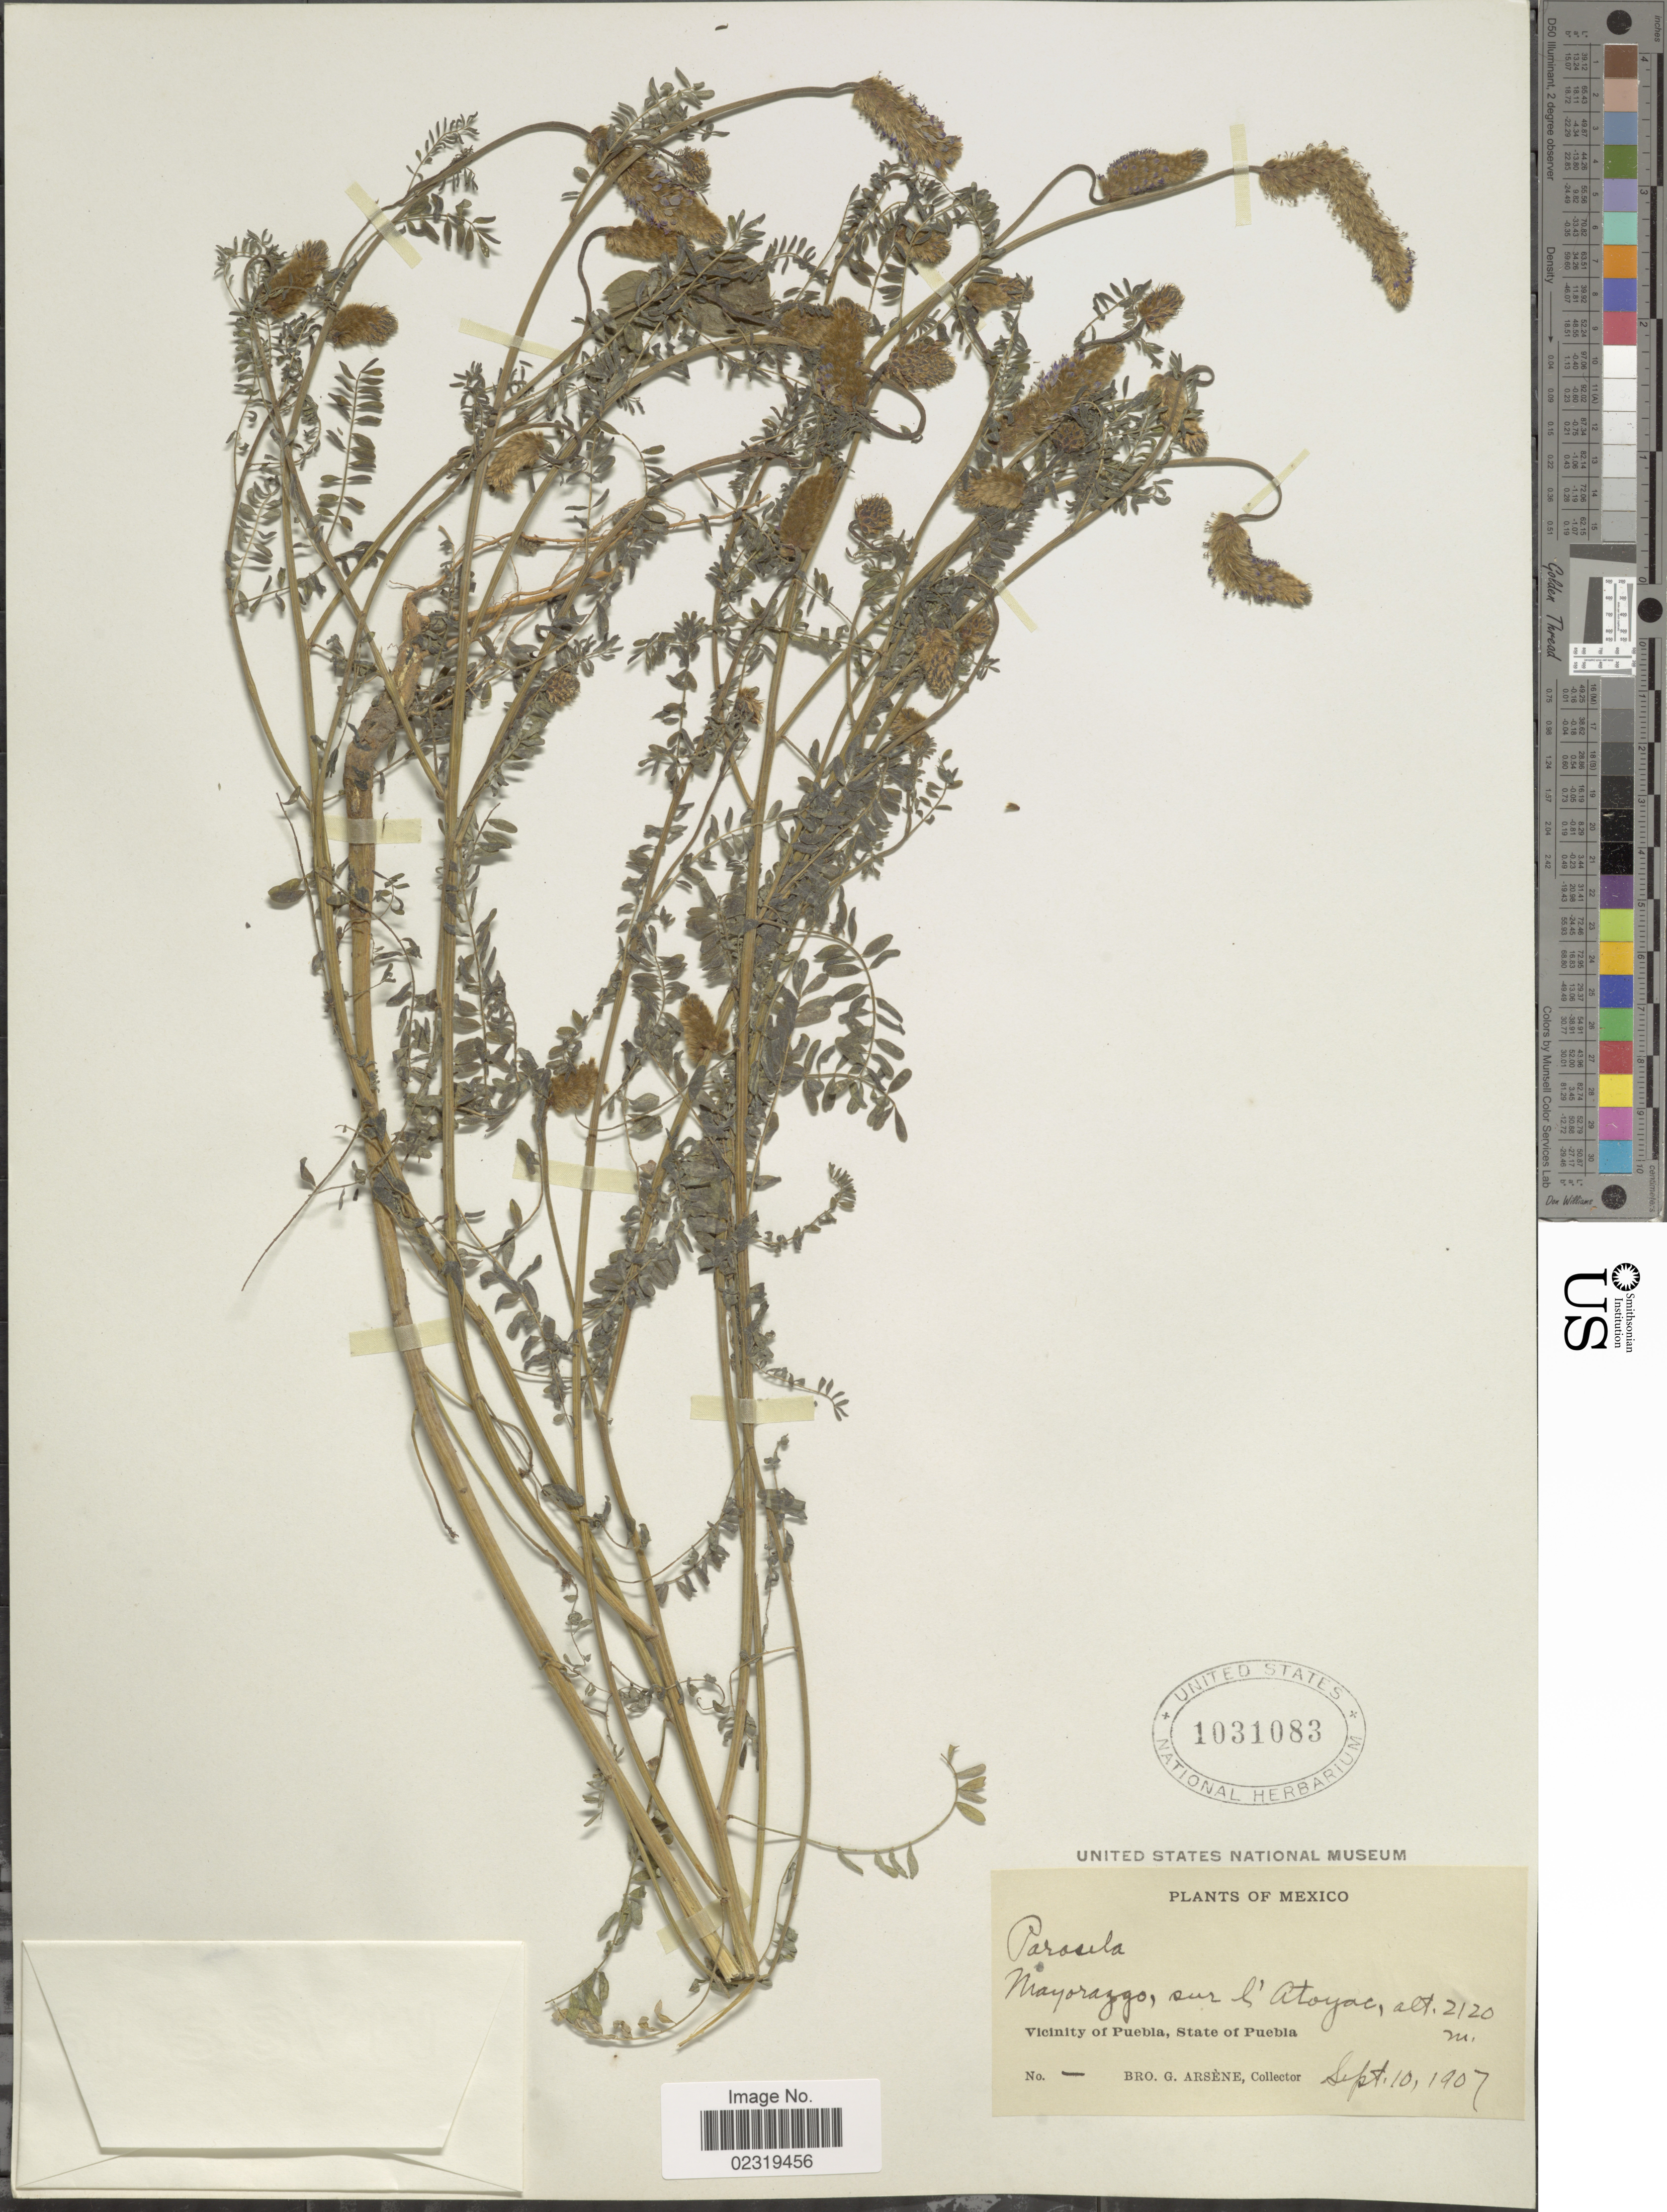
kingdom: Plantae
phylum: Tracheophyta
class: Magnoliopsida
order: Fabales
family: Fabaceae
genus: Dalea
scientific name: Dalea leporina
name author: (Aiton) Bullock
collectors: Bro. G. Arsène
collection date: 1907-09-10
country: Mexico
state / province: Puebla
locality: Mayorazzo, sur l'Atoyac, Vicinity of Puebla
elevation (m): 2120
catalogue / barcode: US 1031083